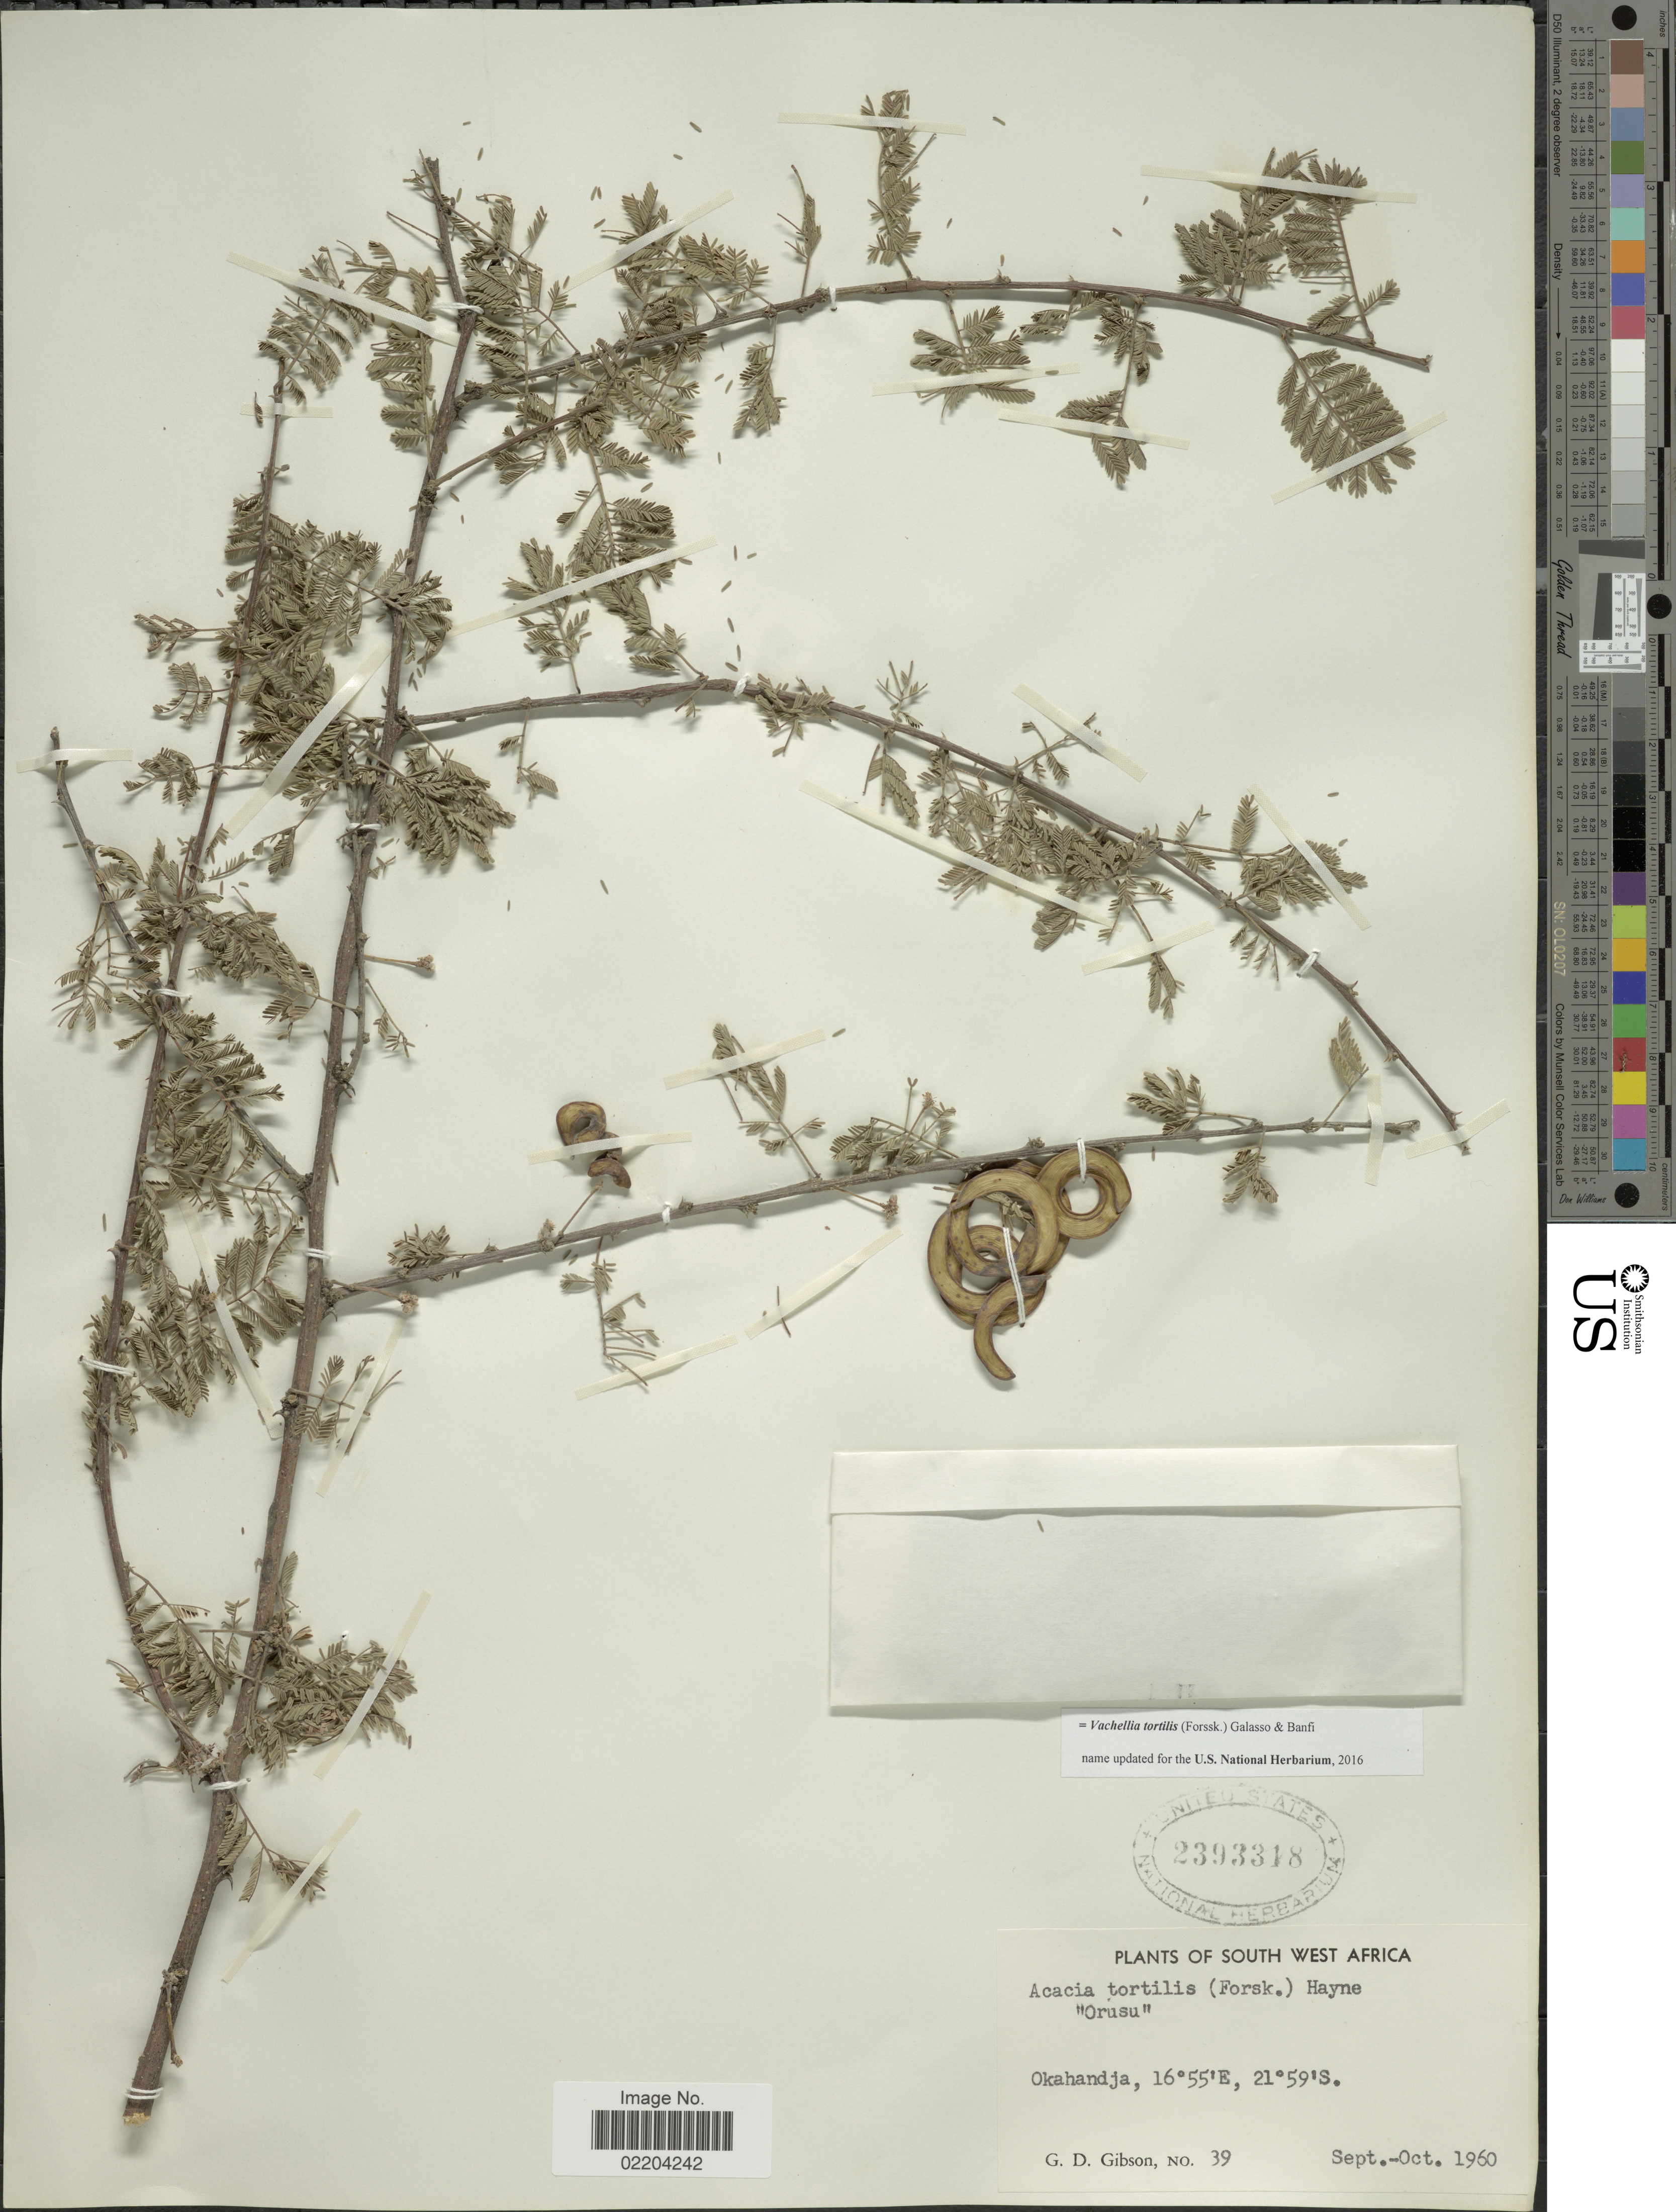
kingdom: Plantae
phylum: Tracheophyta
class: Magnoliopsida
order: Fabales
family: Fabaceae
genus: Vachellia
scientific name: Vachellia tortilis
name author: (Forssk.) Galasso & Banfi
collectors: G. D. Gibson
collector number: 39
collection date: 1960-09/1960-10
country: Namibia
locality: Okahandja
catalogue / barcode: US 2393318